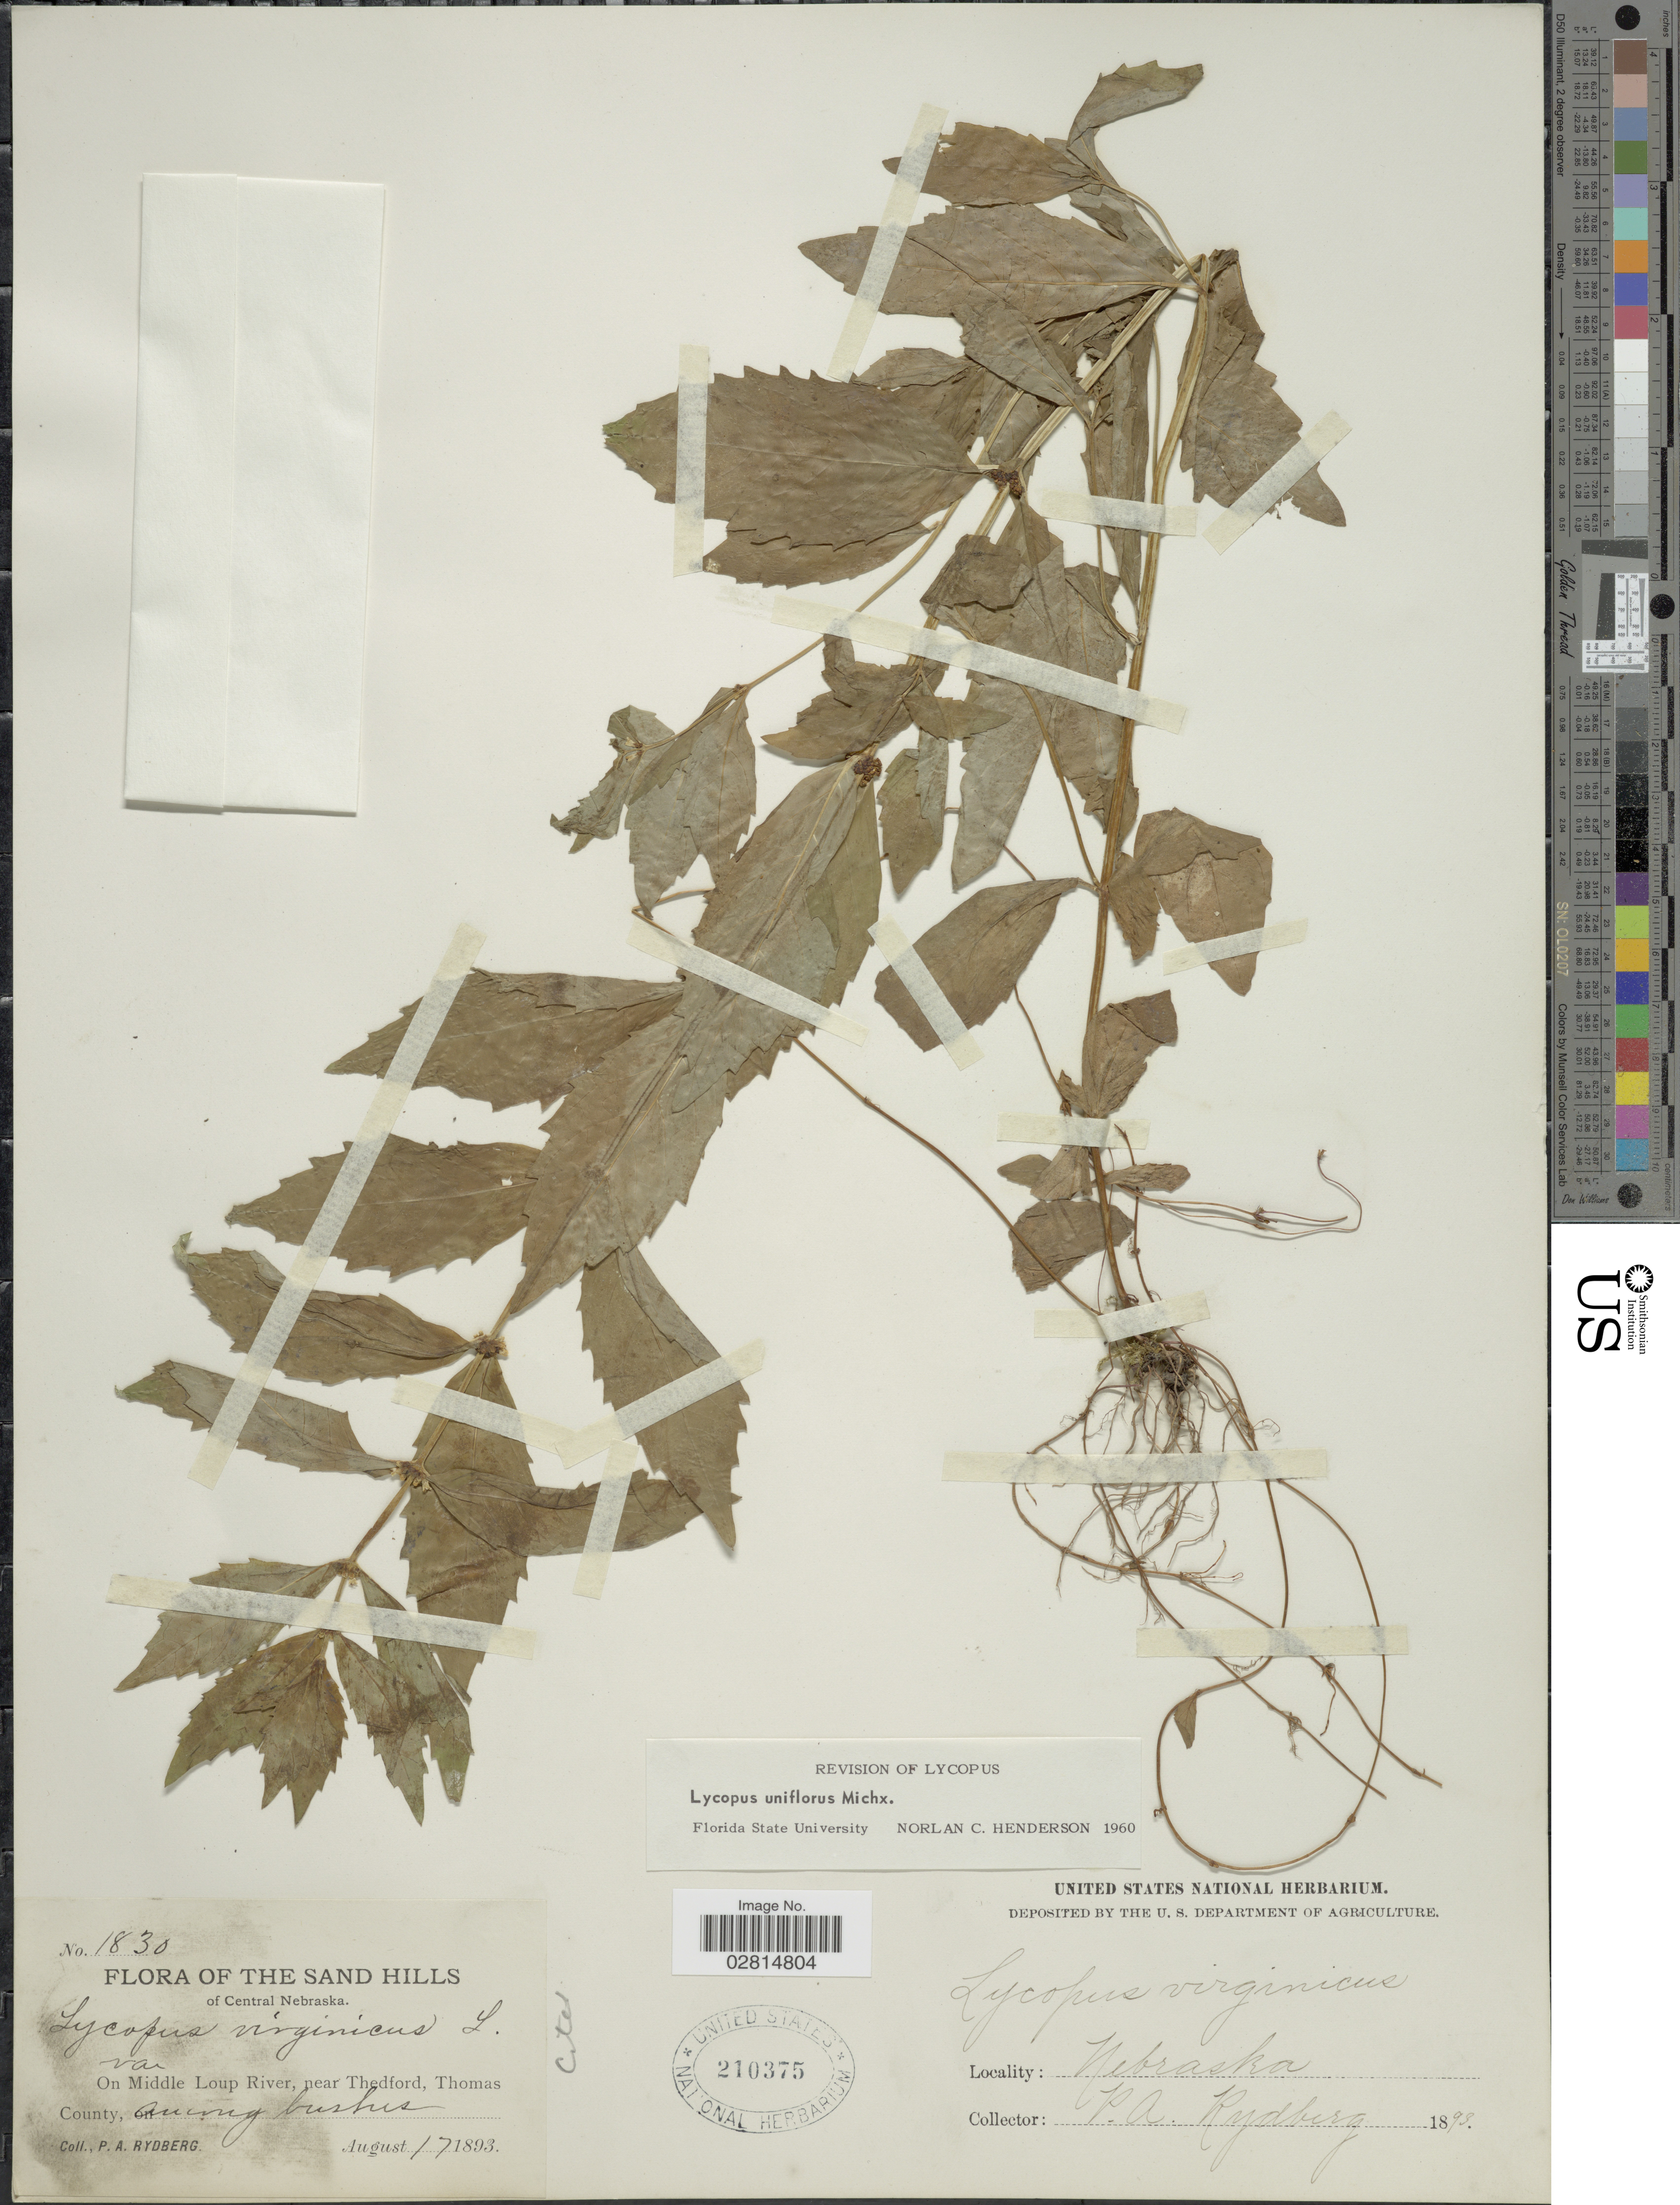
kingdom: Plantae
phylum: Tracheophyta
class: Magnoliopsida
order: Lamiales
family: Lamiaceae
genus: Lycopus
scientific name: Lycopus uniflorus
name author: Michx.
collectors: P. A. Rydberg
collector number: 1830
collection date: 1893-08-17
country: United States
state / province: Nebraska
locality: The Sand Hills of Central Nebraska, on Middle Loup River, near Thedford, Thomas County.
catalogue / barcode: US 210375